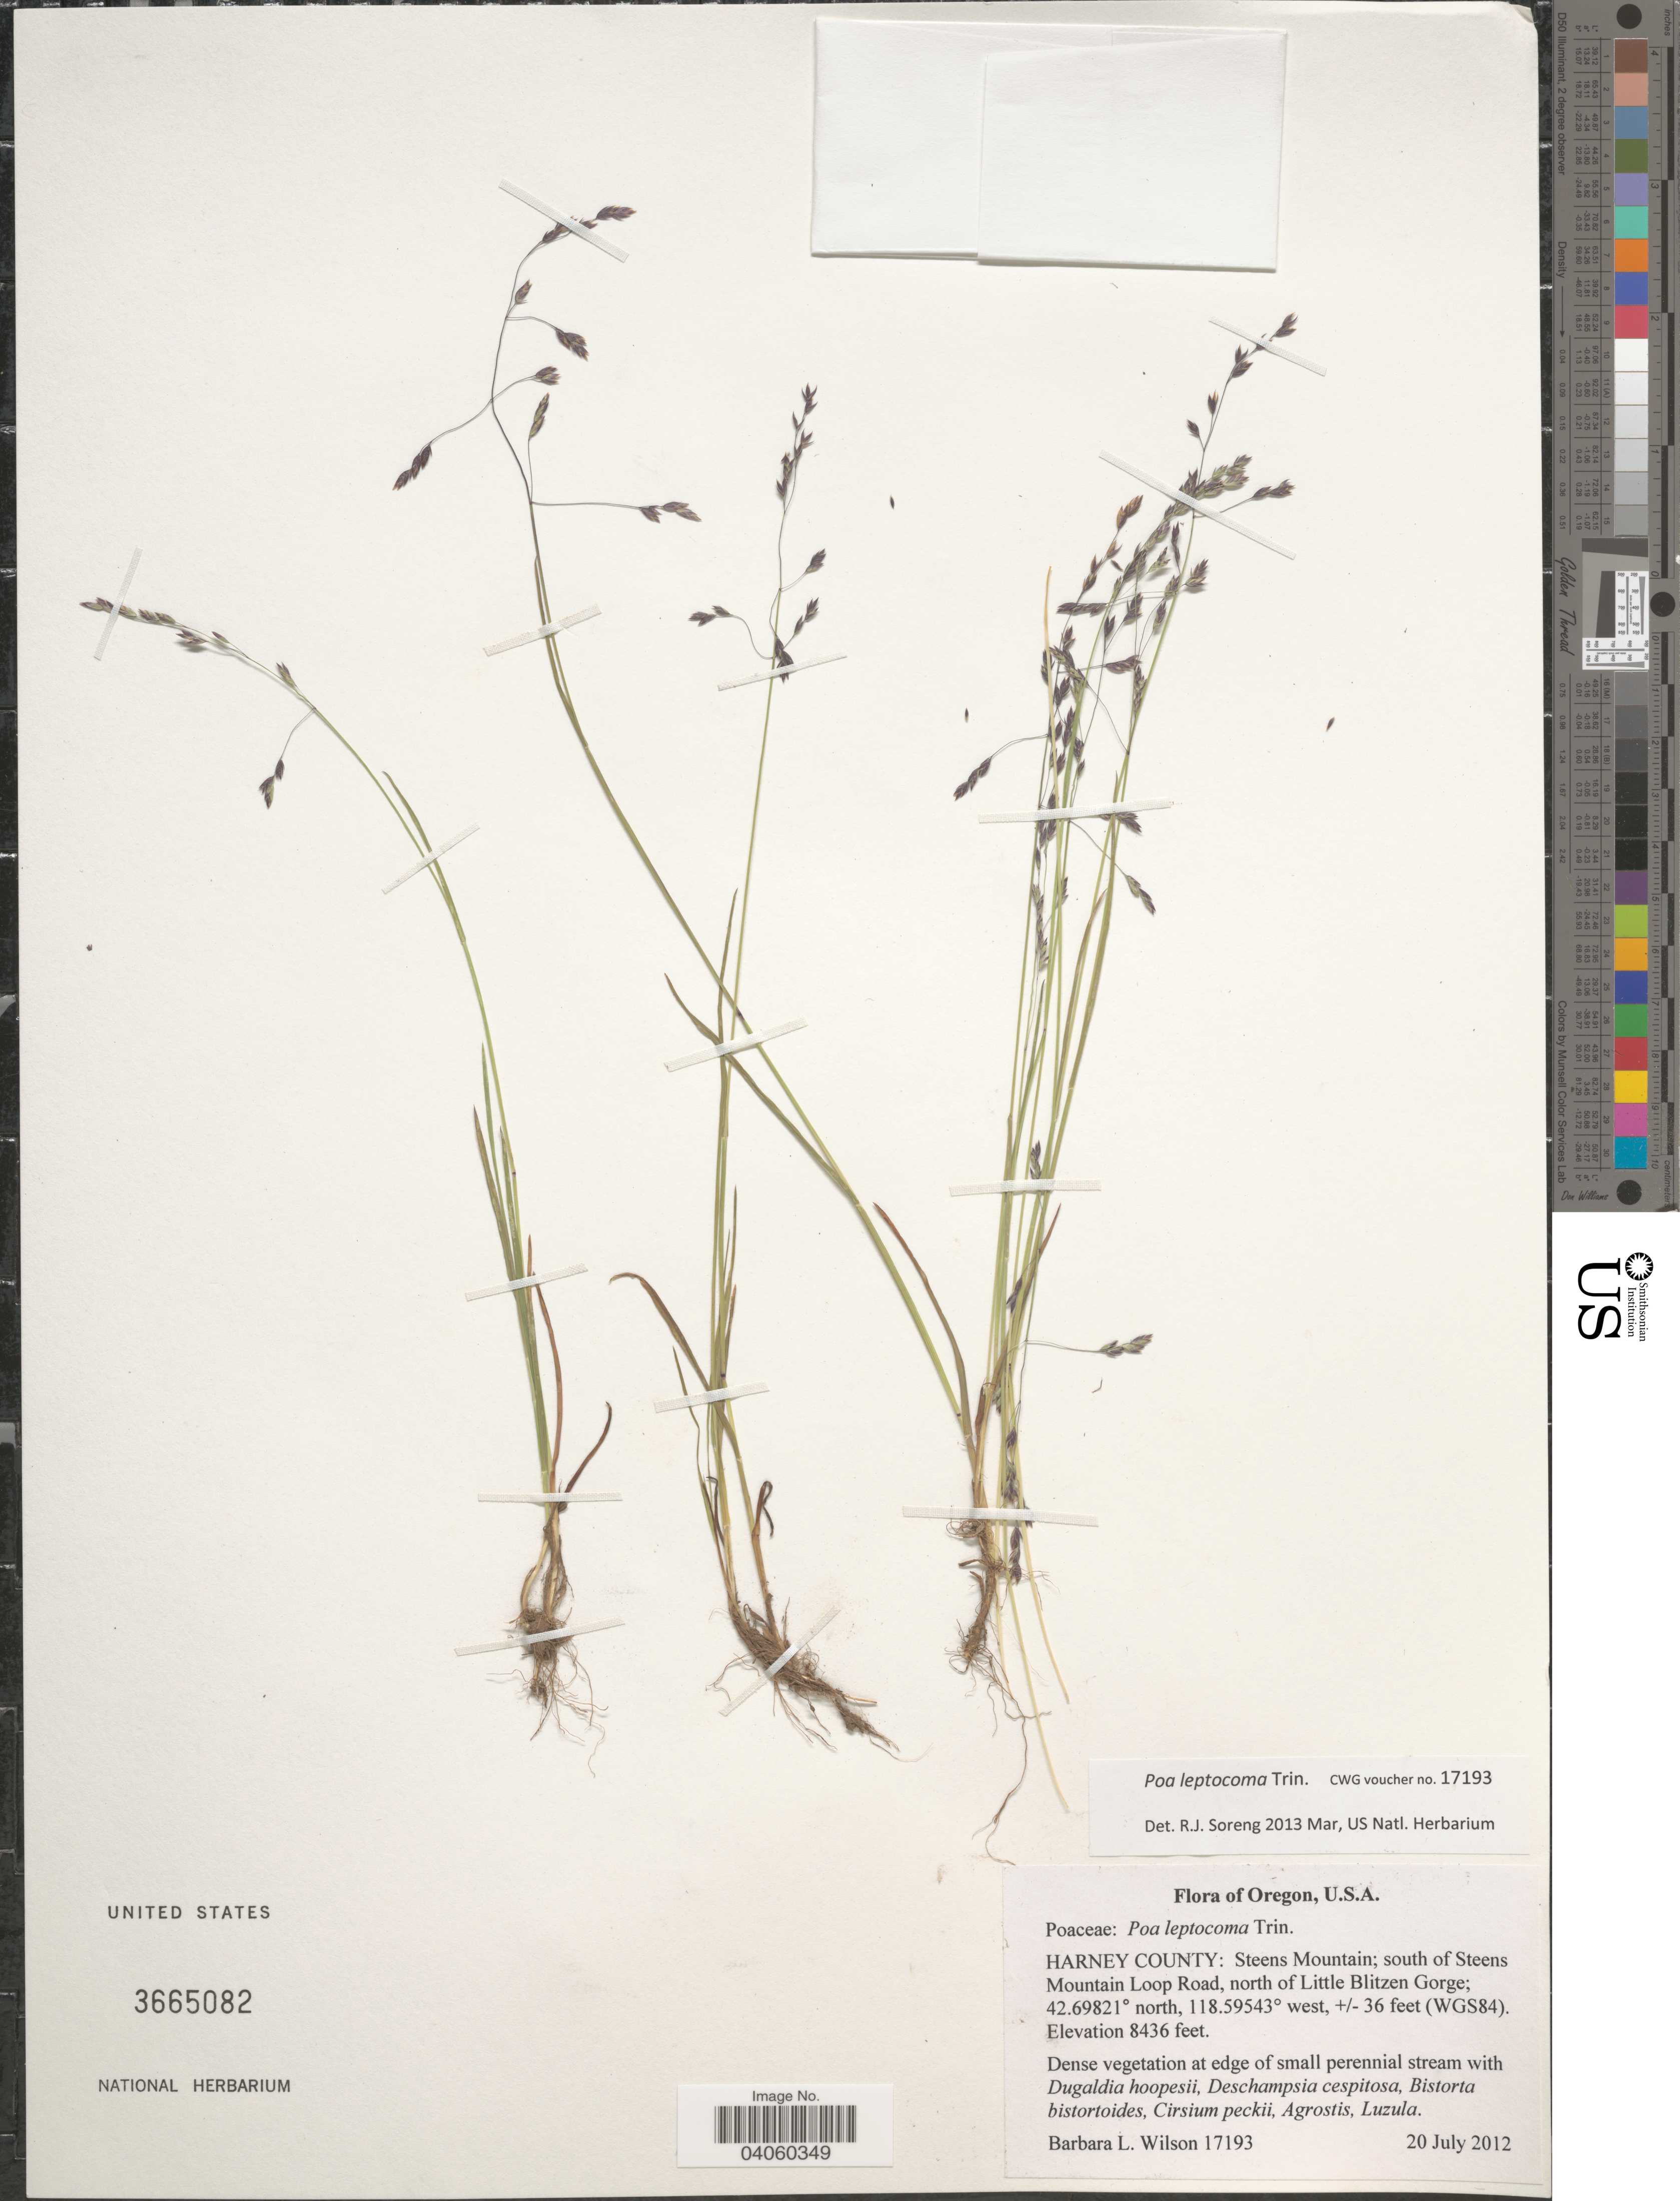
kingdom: Plantae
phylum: Tracheophyta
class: Liliopsida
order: Poales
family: Poaceae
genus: Poa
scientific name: Poa leptocoma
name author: Trin.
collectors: B. L. Wilson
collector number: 17193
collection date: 2012-07-20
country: United States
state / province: Oregon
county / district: Harney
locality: Harney County: Steens Mountain; south of Steens Mountain Loop Road, north of Little Blitzen Gorge; WGS84.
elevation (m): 2571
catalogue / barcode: US 3665082